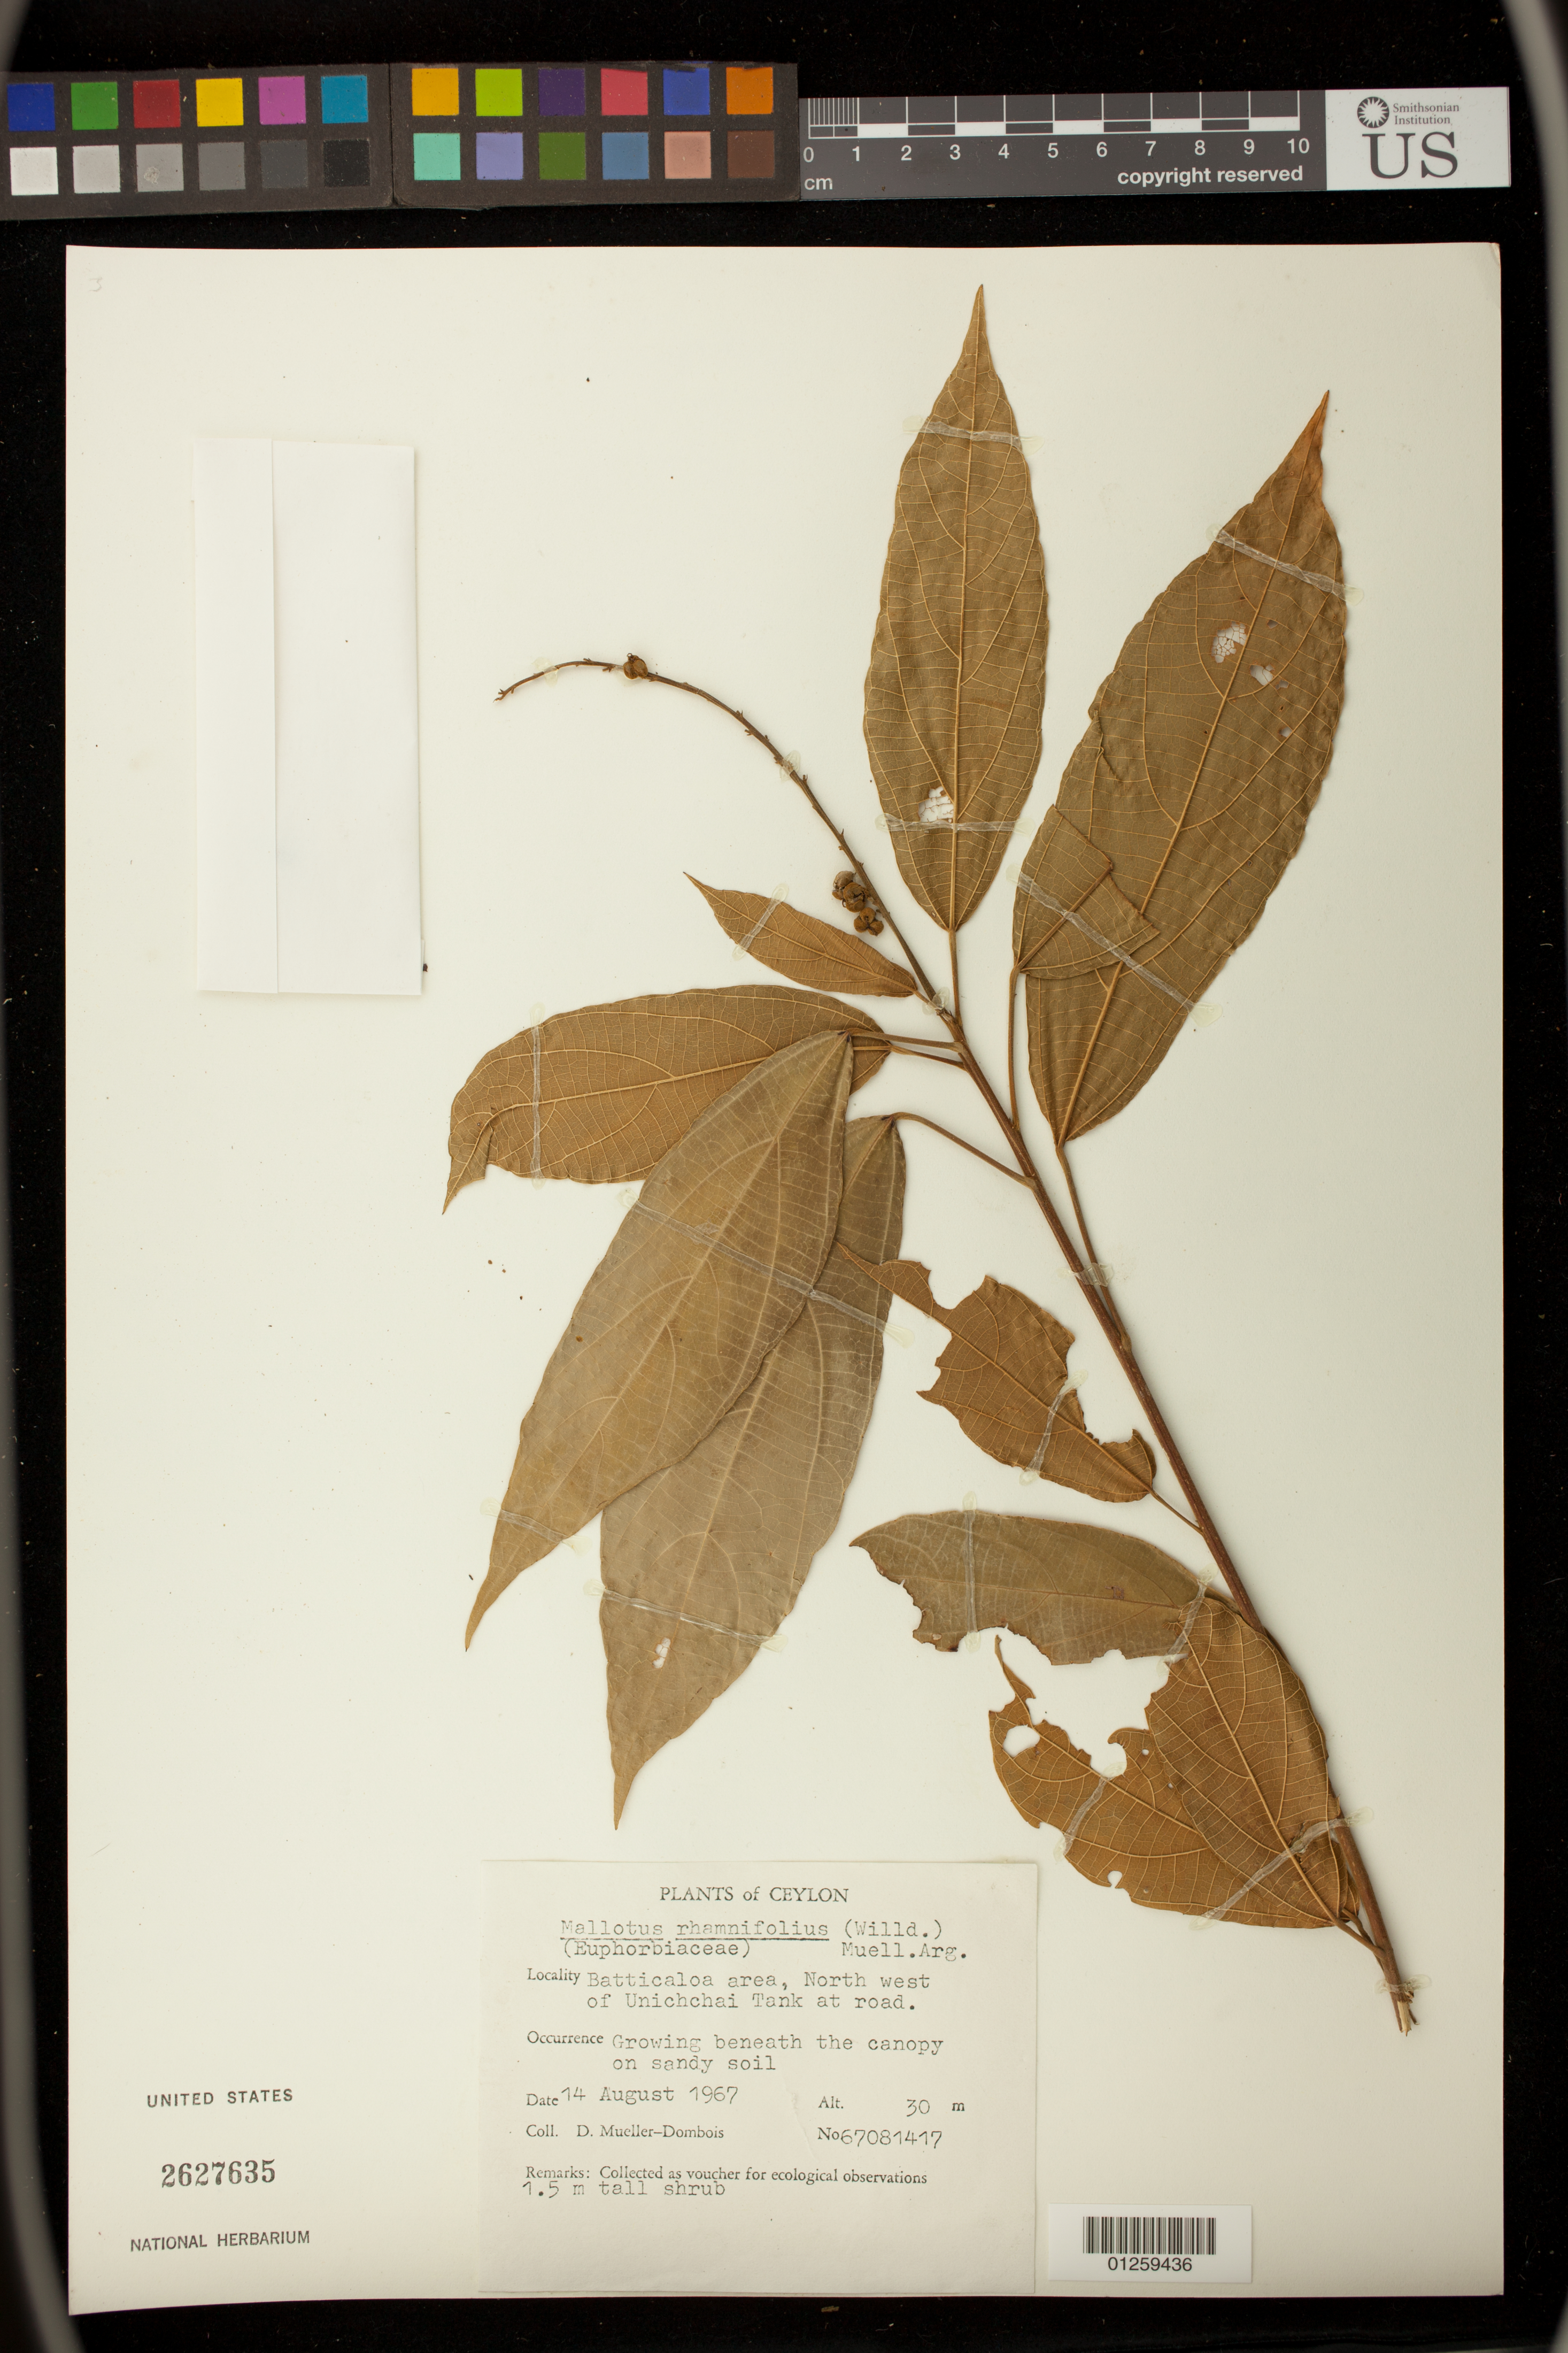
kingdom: Plantae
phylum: Tracheophyta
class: Magnoliopsida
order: Malpighiales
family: Euphorbiaceae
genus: Mallotus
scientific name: Mallotus rhamnifolius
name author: (Willd.) Müll. Arg.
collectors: D. Mueller-Dombois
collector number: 67081417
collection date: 1967-08-14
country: Sri Lanka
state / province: Eastern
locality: Batticaloa area, North west of Unichchai Tank at road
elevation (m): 30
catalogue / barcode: US 2627635